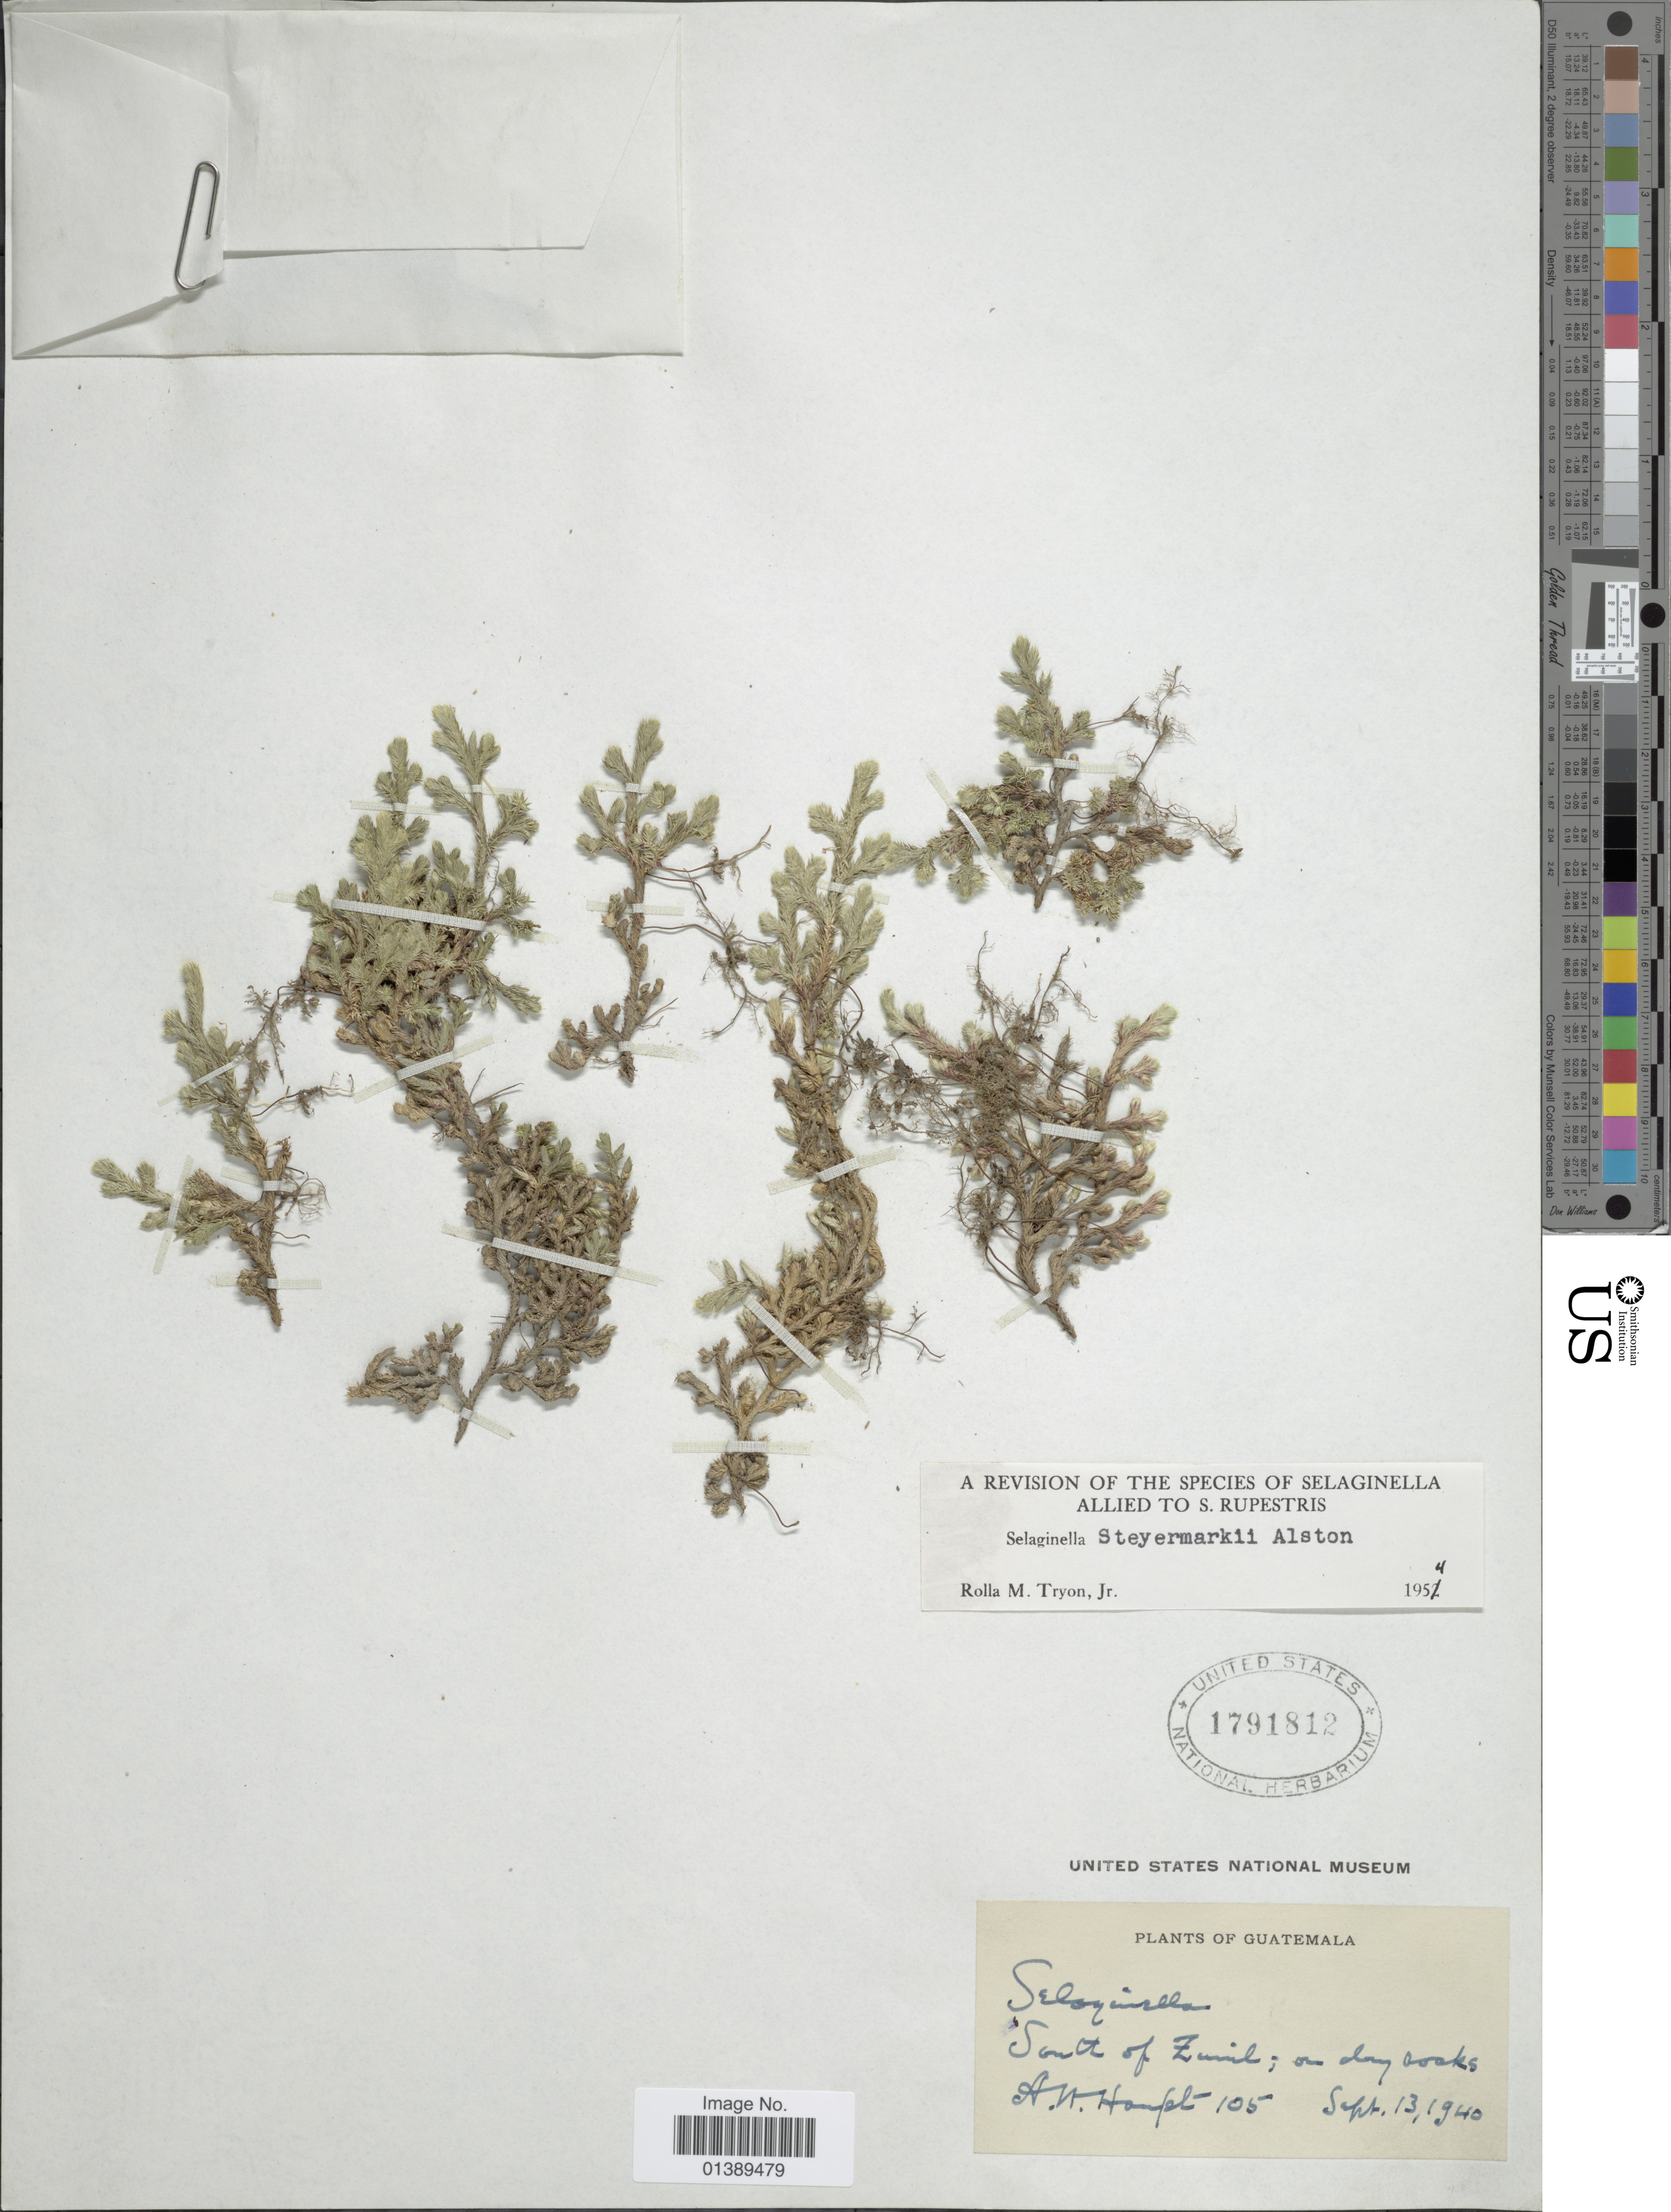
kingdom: Plantae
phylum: Tracheophyta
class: Lycopodiopsida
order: Selaginellales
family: Selaginellaceae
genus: Selaginella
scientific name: Selaginella steyermarkii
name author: Alston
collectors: A. Haupt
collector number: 105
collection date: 1940-09-13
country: Guatemala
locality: South of Zunil; on dry rocks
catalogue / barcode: US 1791812